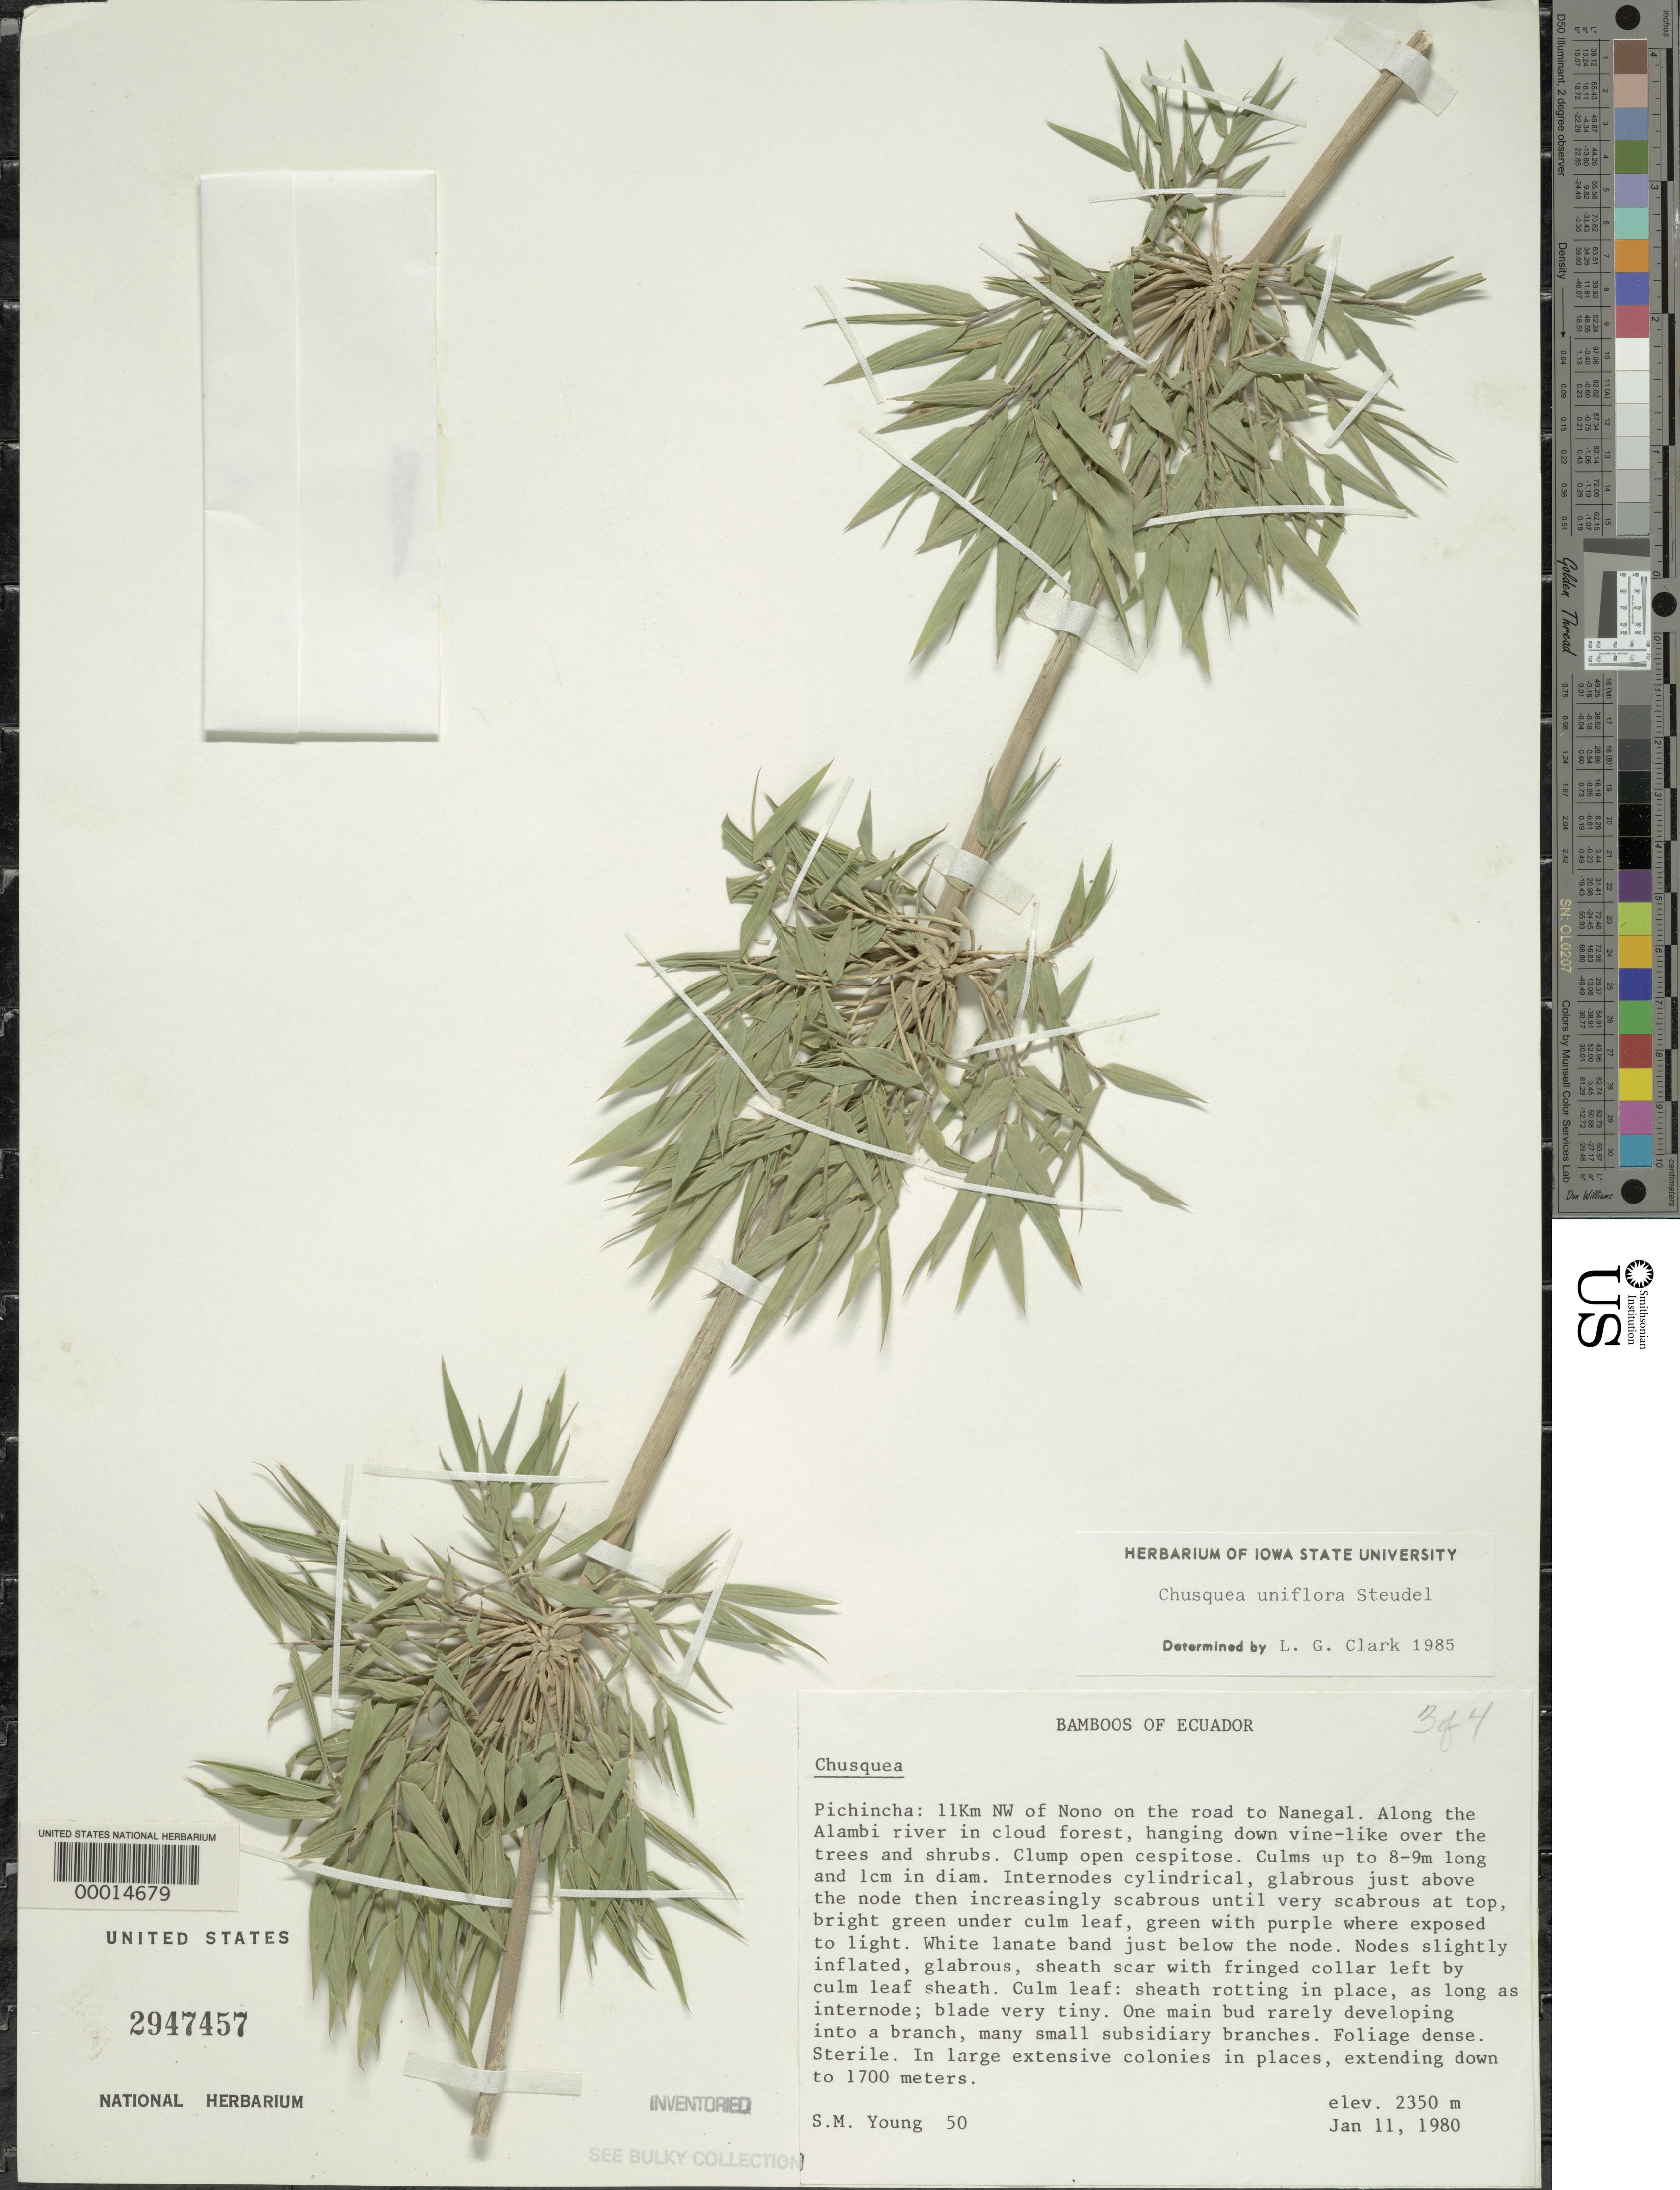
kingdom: Plantae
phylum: Tracheophyta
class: Liliopsida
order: Poales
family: Poaceae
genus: Chusquea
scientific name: Chusquea uniflora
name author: Steud.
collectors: S. Young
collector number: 50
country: Ecuador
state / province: Pichincha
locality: N W of Nono on road to Nanegal.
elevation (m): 2350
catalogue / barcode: US 2947457